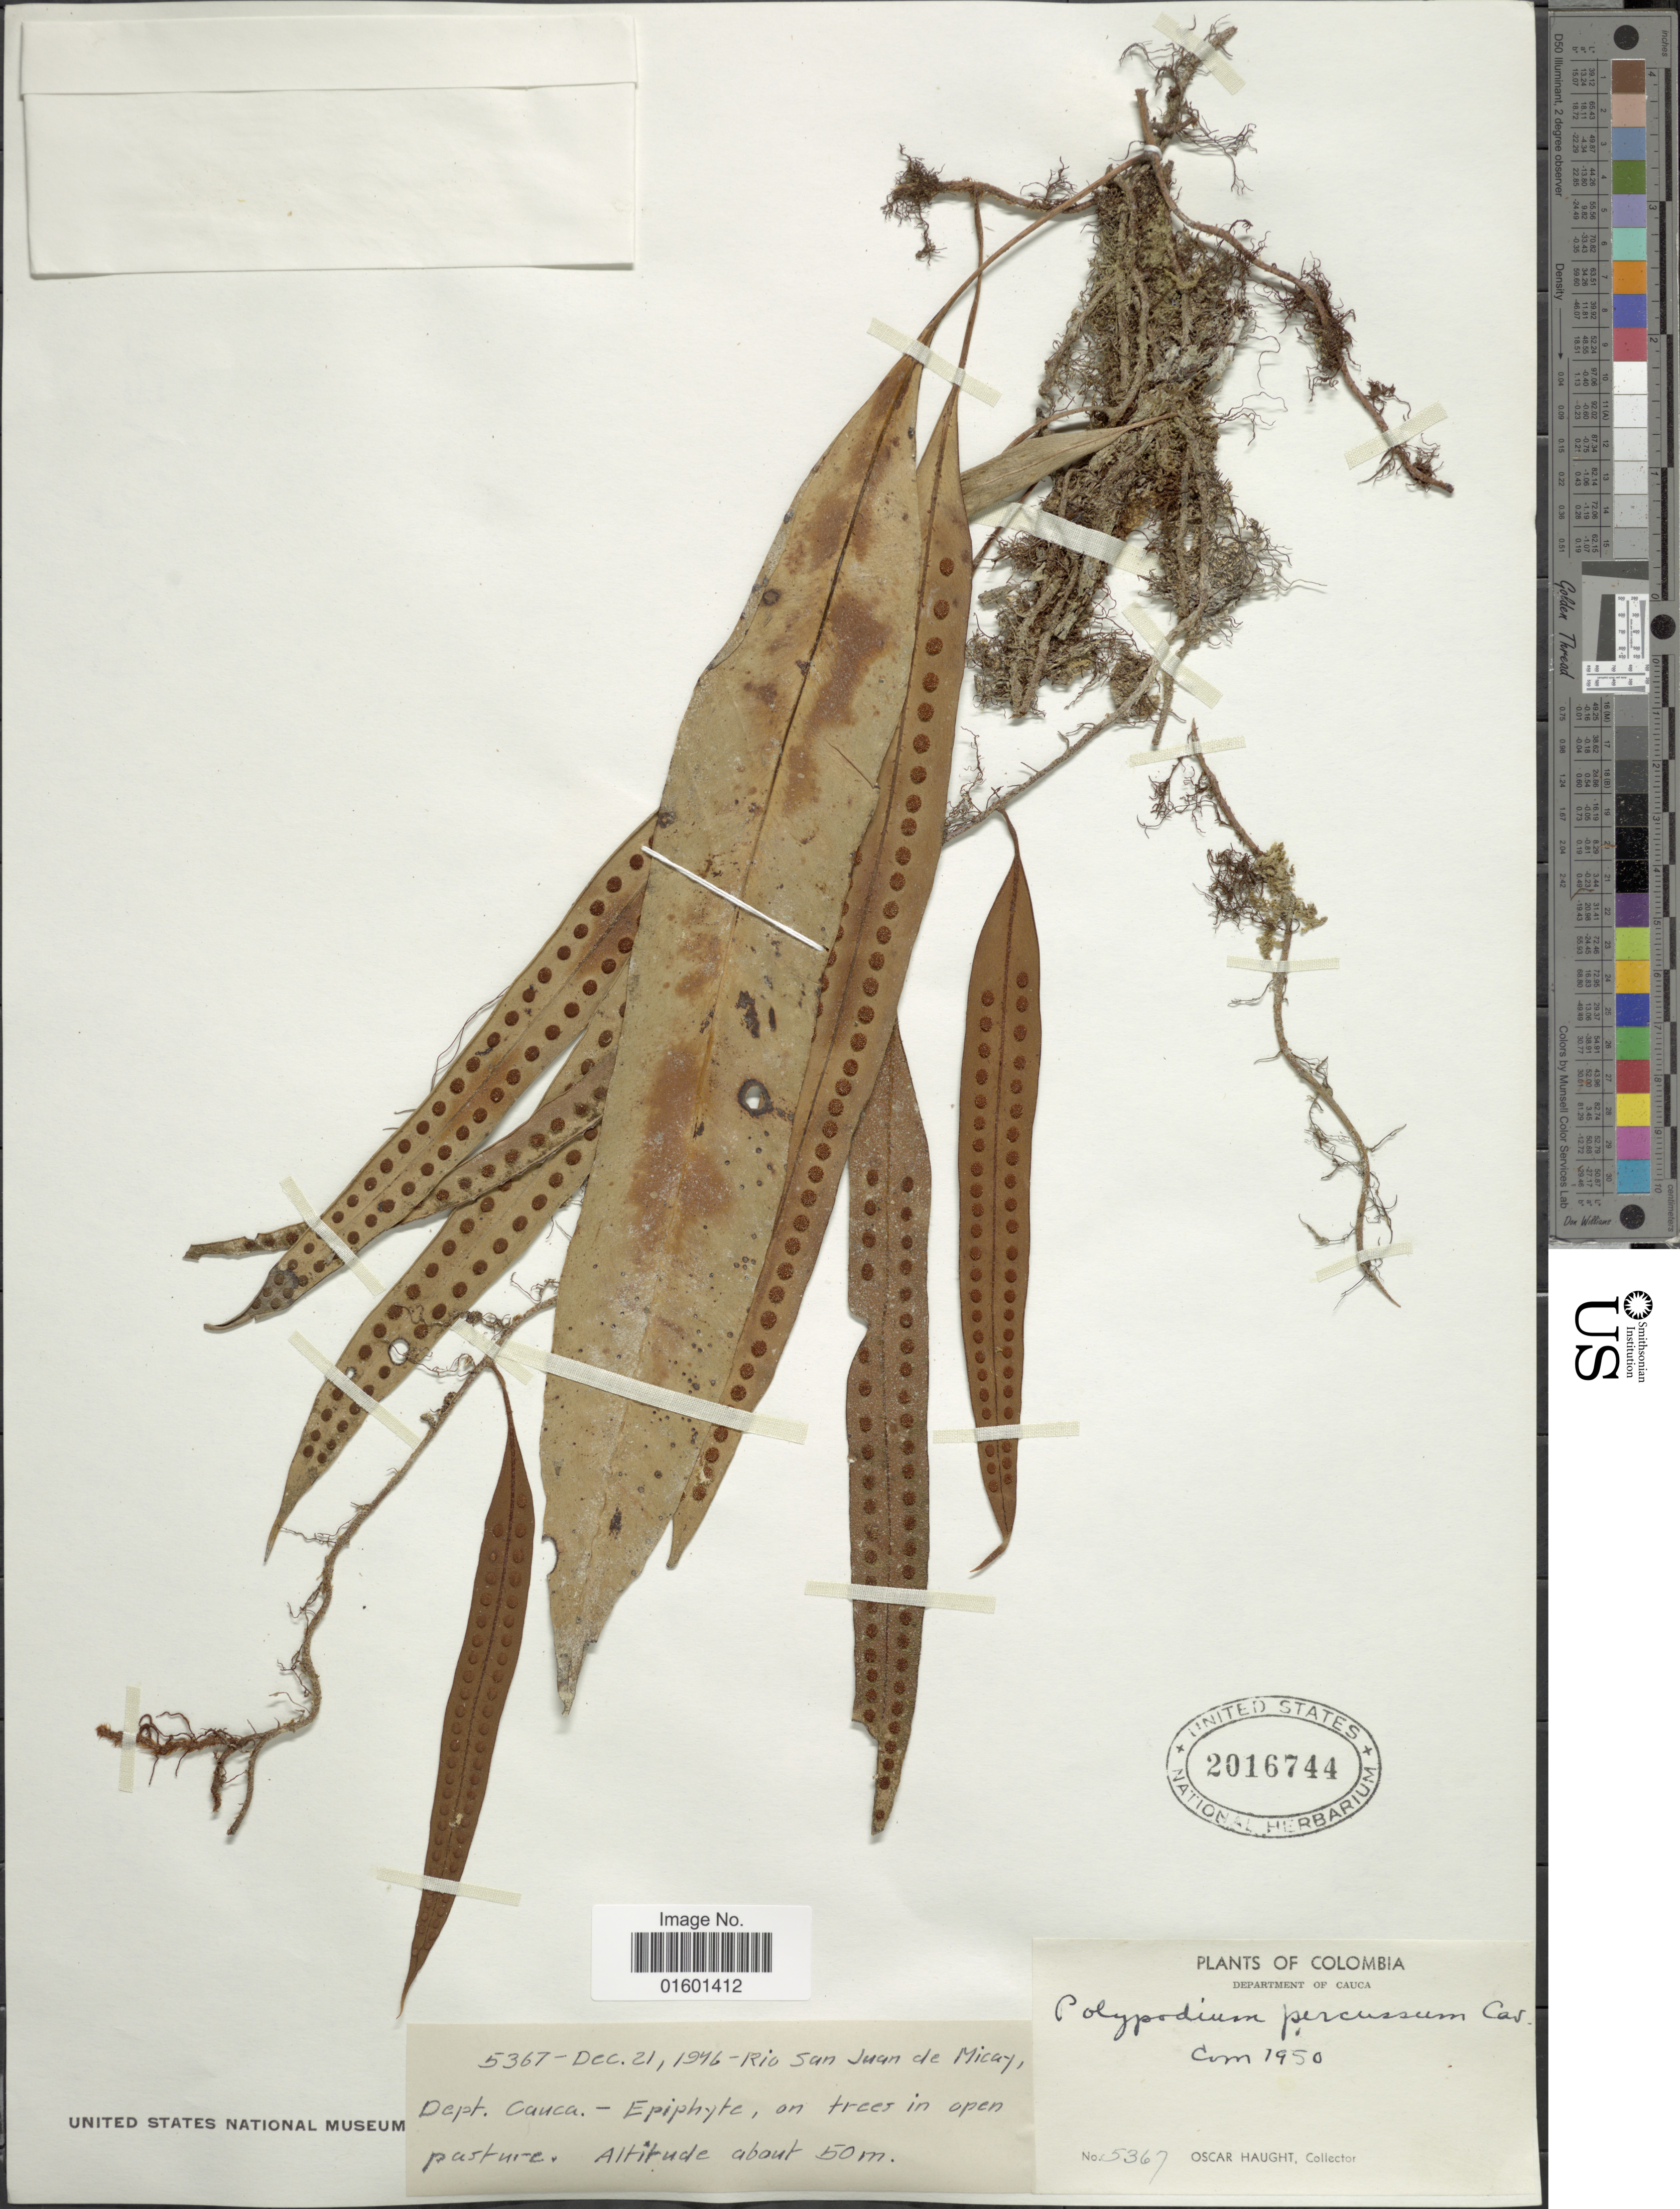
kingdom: Plantae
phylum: Tracheophyta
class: Polypodiopsida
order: Polypodiales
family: Polypodiaceae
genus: Microgramma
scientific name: Microgramma percussa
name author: (Cav.) de la Sota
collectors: O. L. Haught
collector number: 5367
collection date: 1946-12-21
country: Colombia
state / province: Cauca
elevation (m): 50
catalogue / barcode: US 2016744